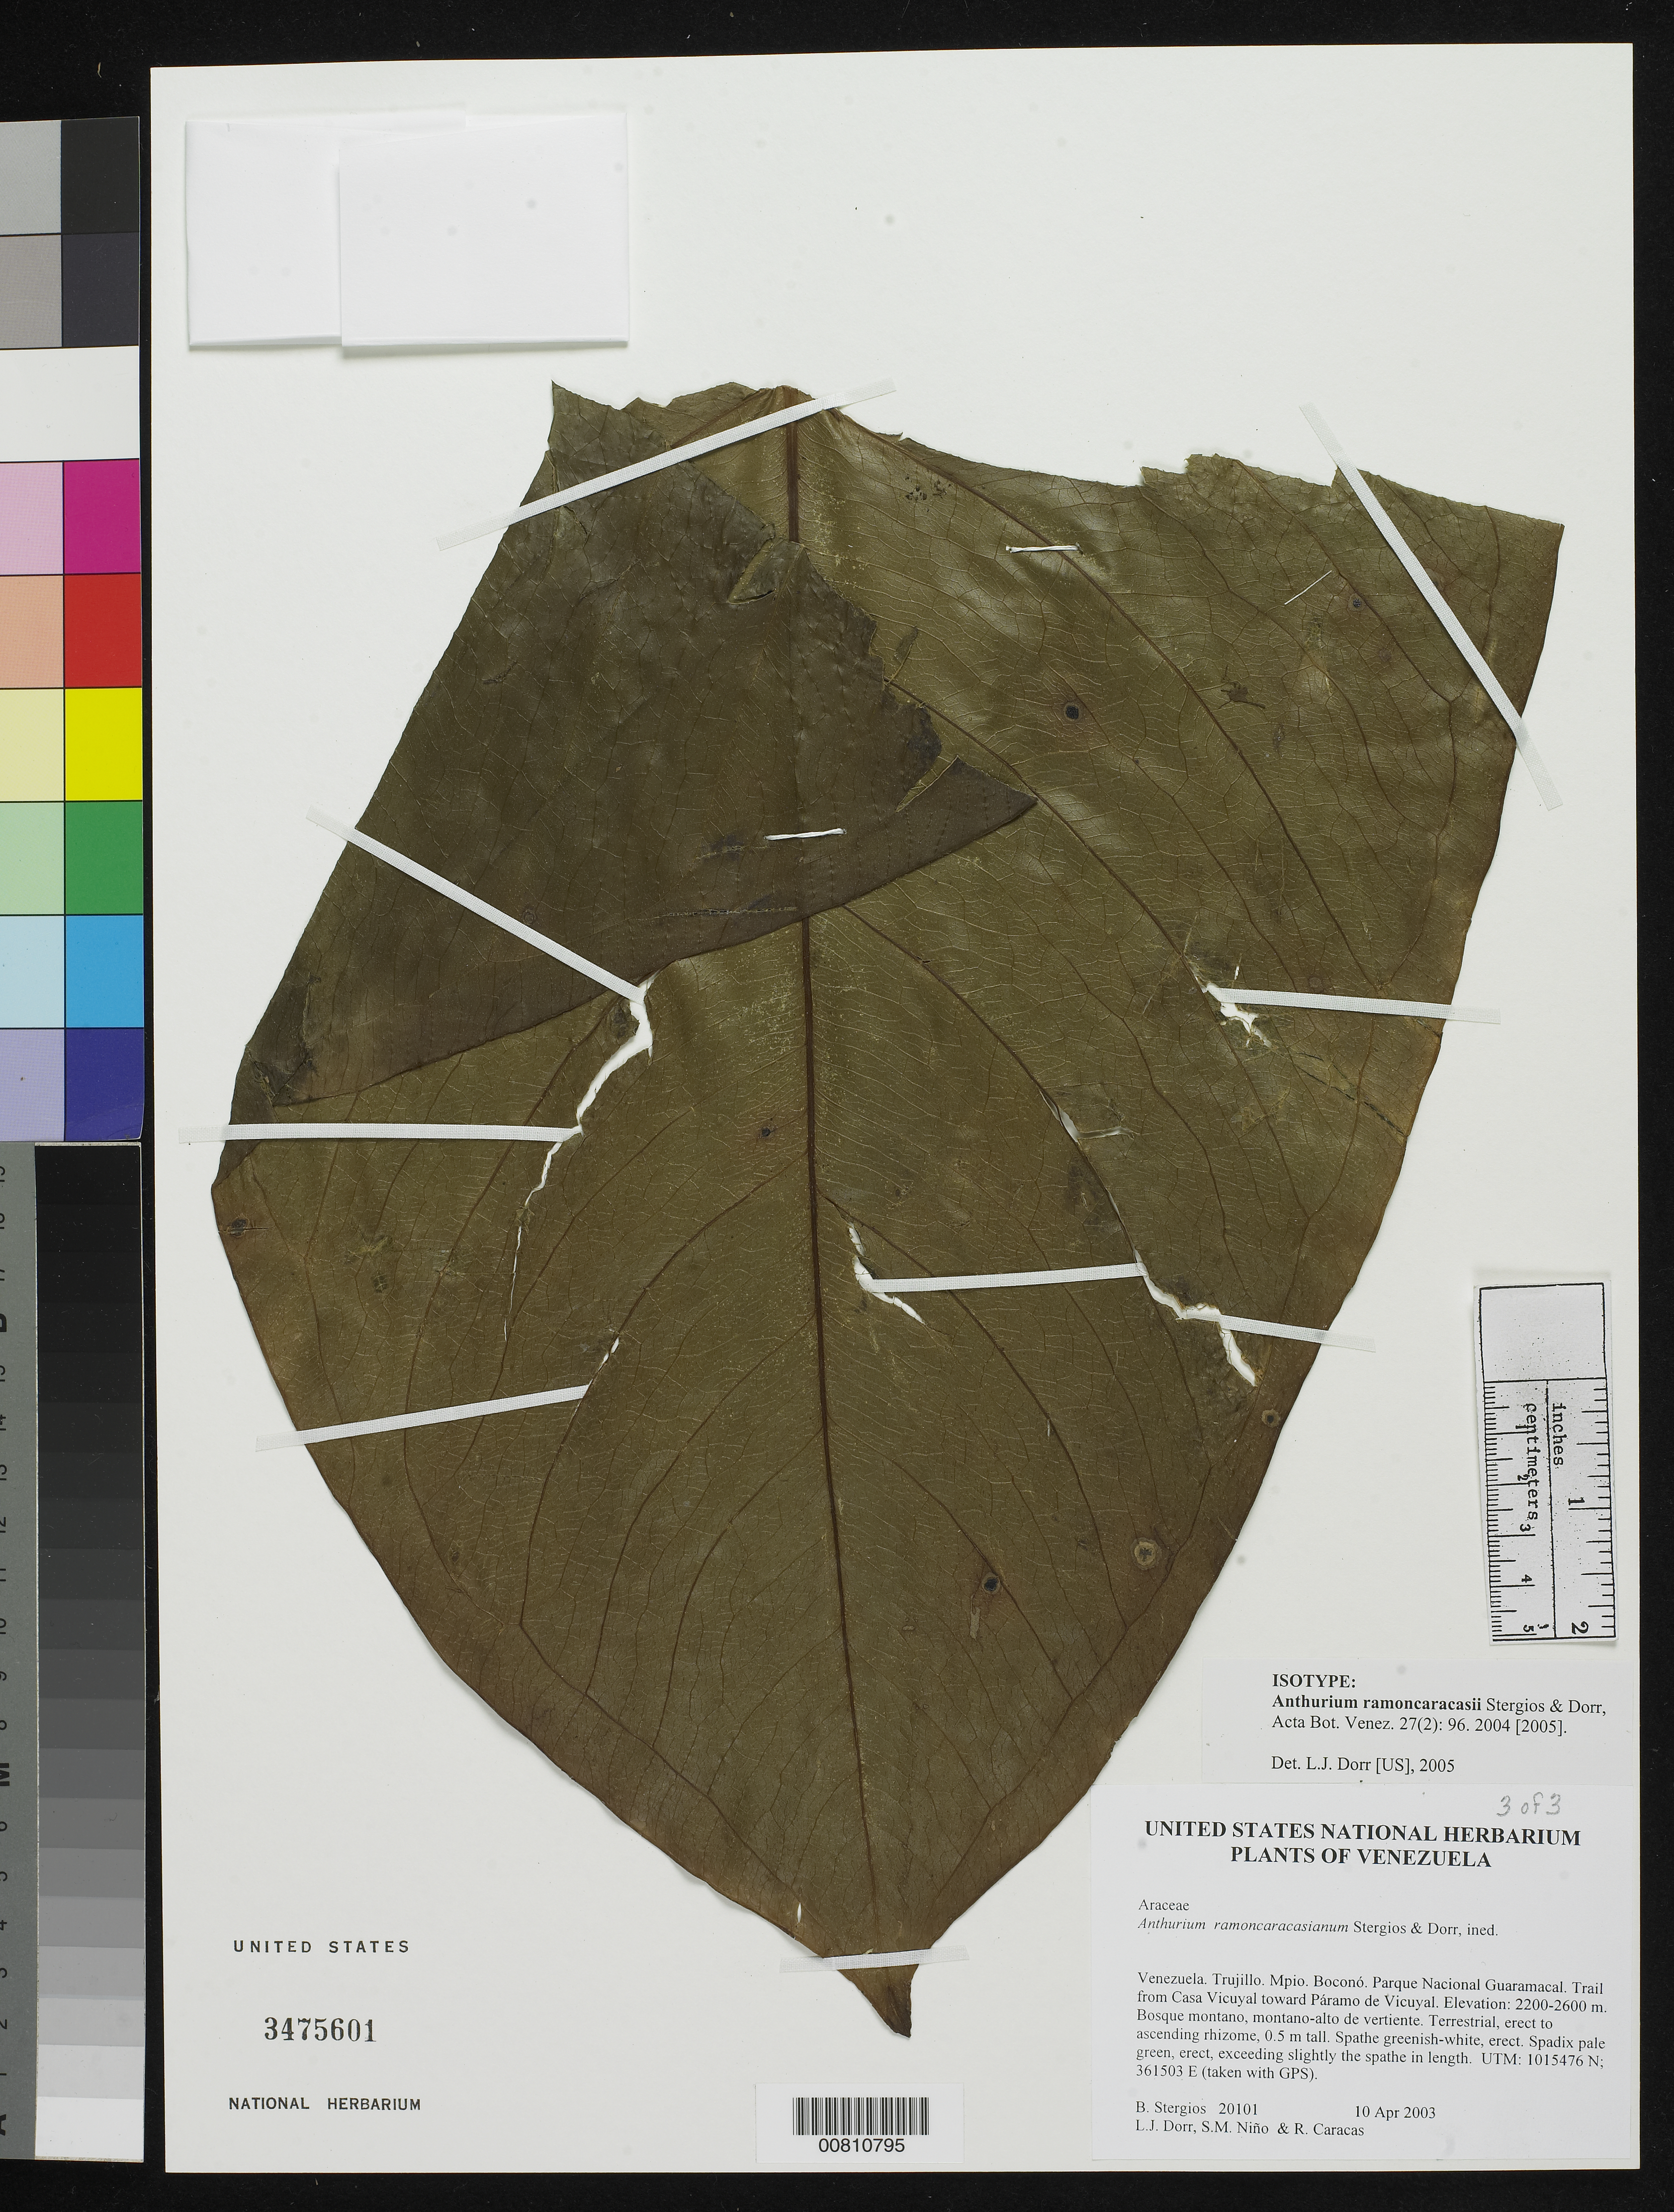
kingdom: Plantae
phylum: Tracheophyta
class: Liliopsida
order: Alismatales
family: Araceae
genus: Anthurium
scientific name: Anthurium ramoncaracasii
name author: Stergios & Dorr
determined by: Dorr, L. J., (BOT), Smithsonian Institution - National Museum of Natural History (UNITED STATES)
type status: Isotype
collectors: B. G. Stergios, L. J. Dorr, S. M. Niño & R. Caracas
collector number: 20101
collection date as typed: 10 Apr 2003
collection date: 2003-04-10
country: Venezuela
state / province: Trujillo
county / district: Boconó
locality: Parque Nacional Guaramacal. Trail from Casa Vicuyal toward Páramo de Vicuyal.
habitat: Bosque montano, montano-alto de vertiente.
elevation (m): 2200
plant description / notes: Holotype at PORT.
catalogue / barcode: US 3475601